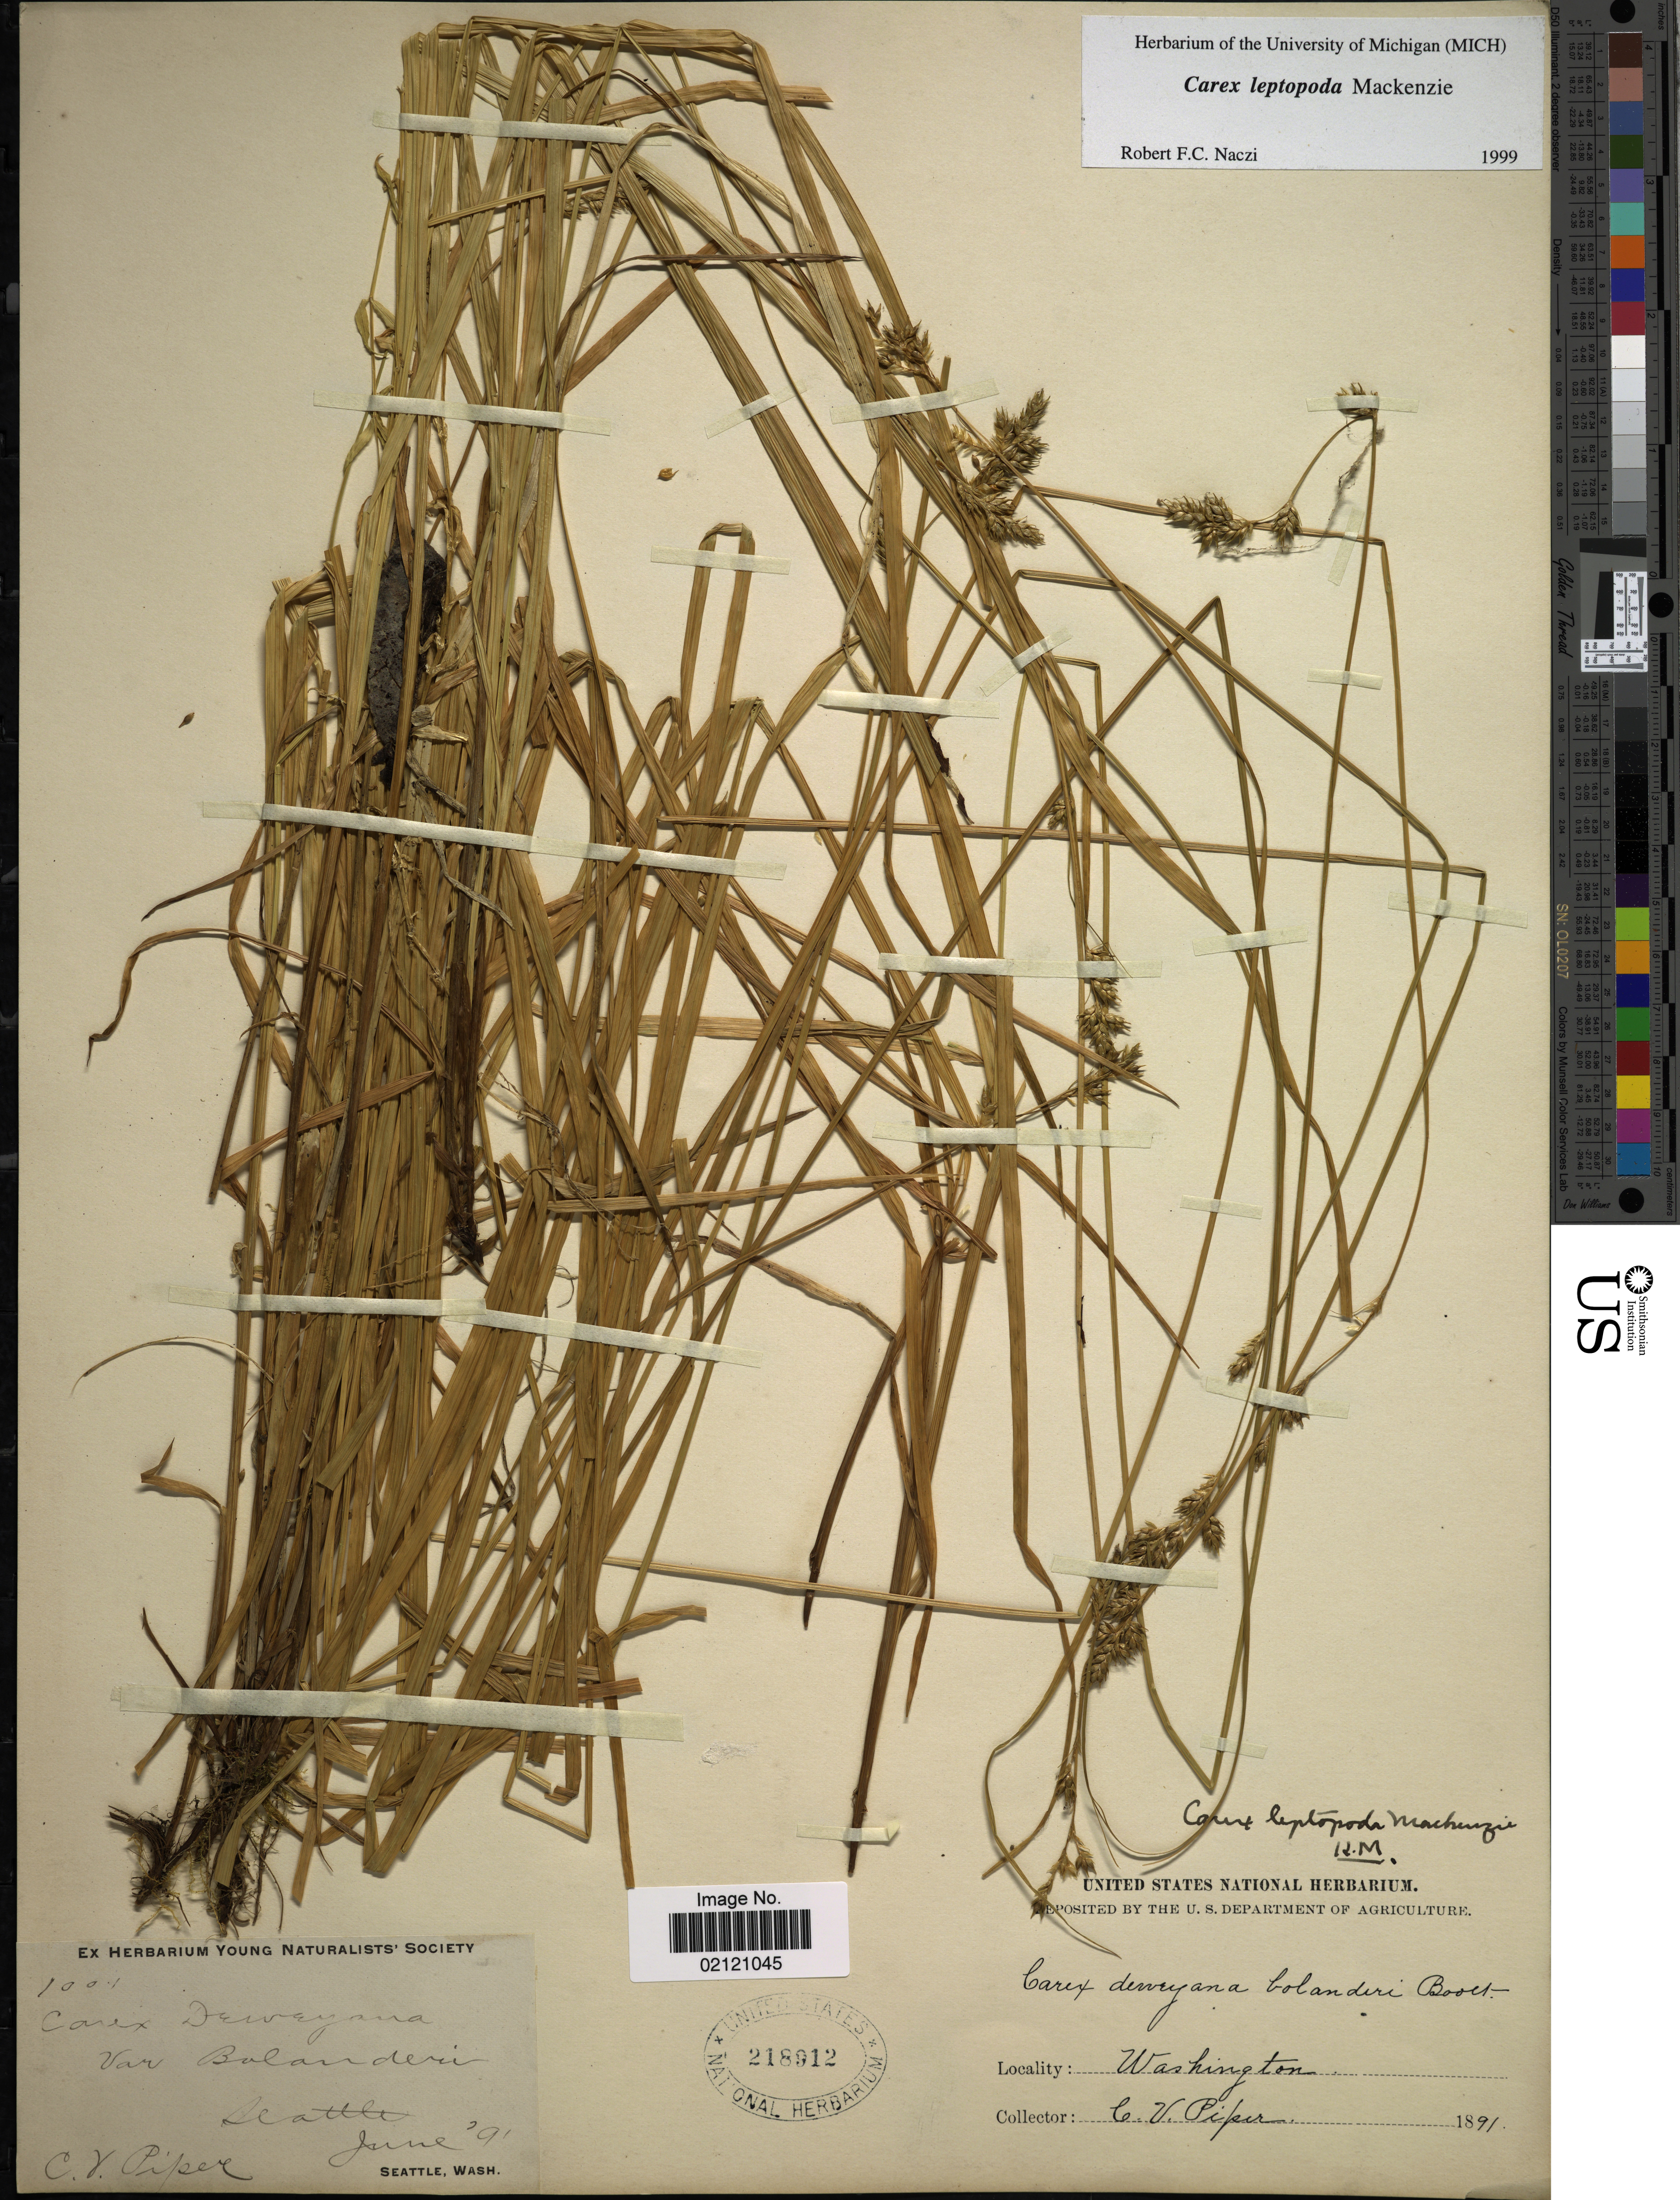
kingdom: Plantae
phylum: Tracheophyta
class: Liliopsida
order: Poales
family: Cyperaceae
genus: Carex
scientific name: Carex leptopoda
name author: Mack.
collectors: C. V. Piper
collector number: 1004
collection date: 1891-06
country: United States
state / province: Washington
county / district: King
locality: Seattle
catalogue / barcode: US 218912